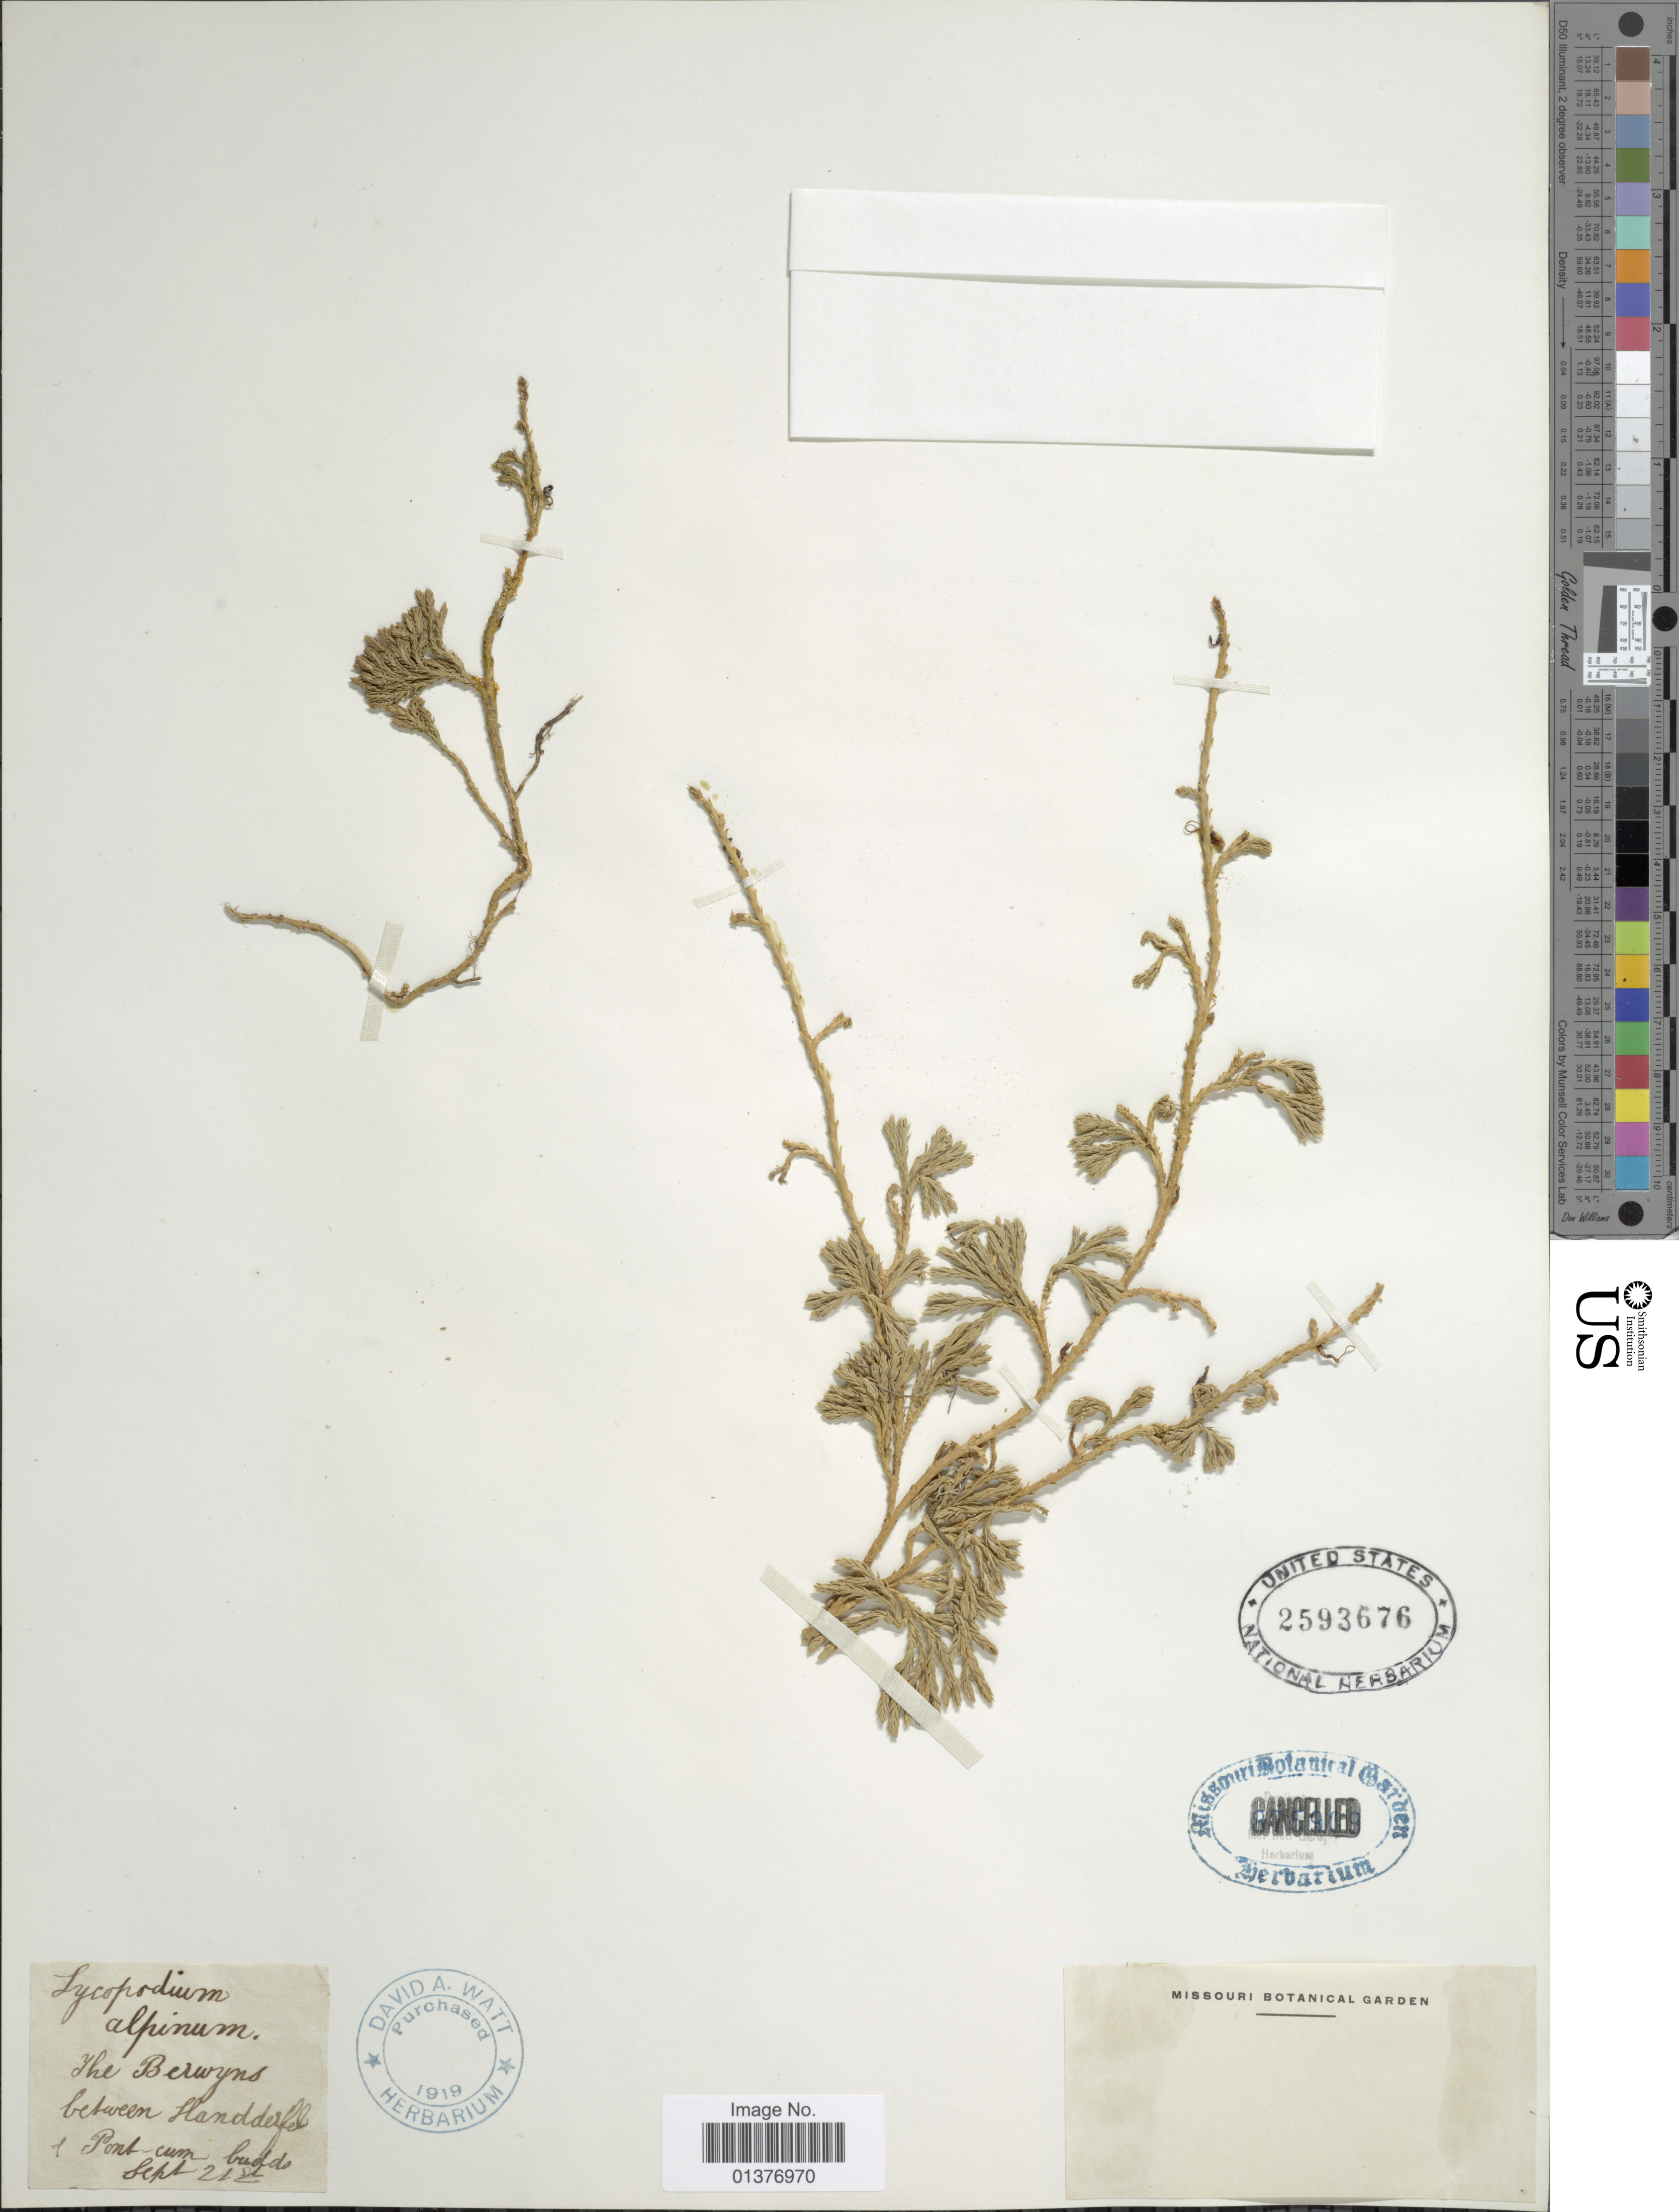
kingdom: Plantae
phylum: Tracheophyta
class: Lycopodiopsida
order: Lycopodiales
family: Lycopodiaceae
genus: Diphasiastrum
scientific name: Diphasiastrum alpinum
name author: (L.) Holub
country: United Kingdom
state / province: Wales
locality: The Berwyns between Llandderfel of Pont-cum buddo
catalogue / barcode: US 2593679